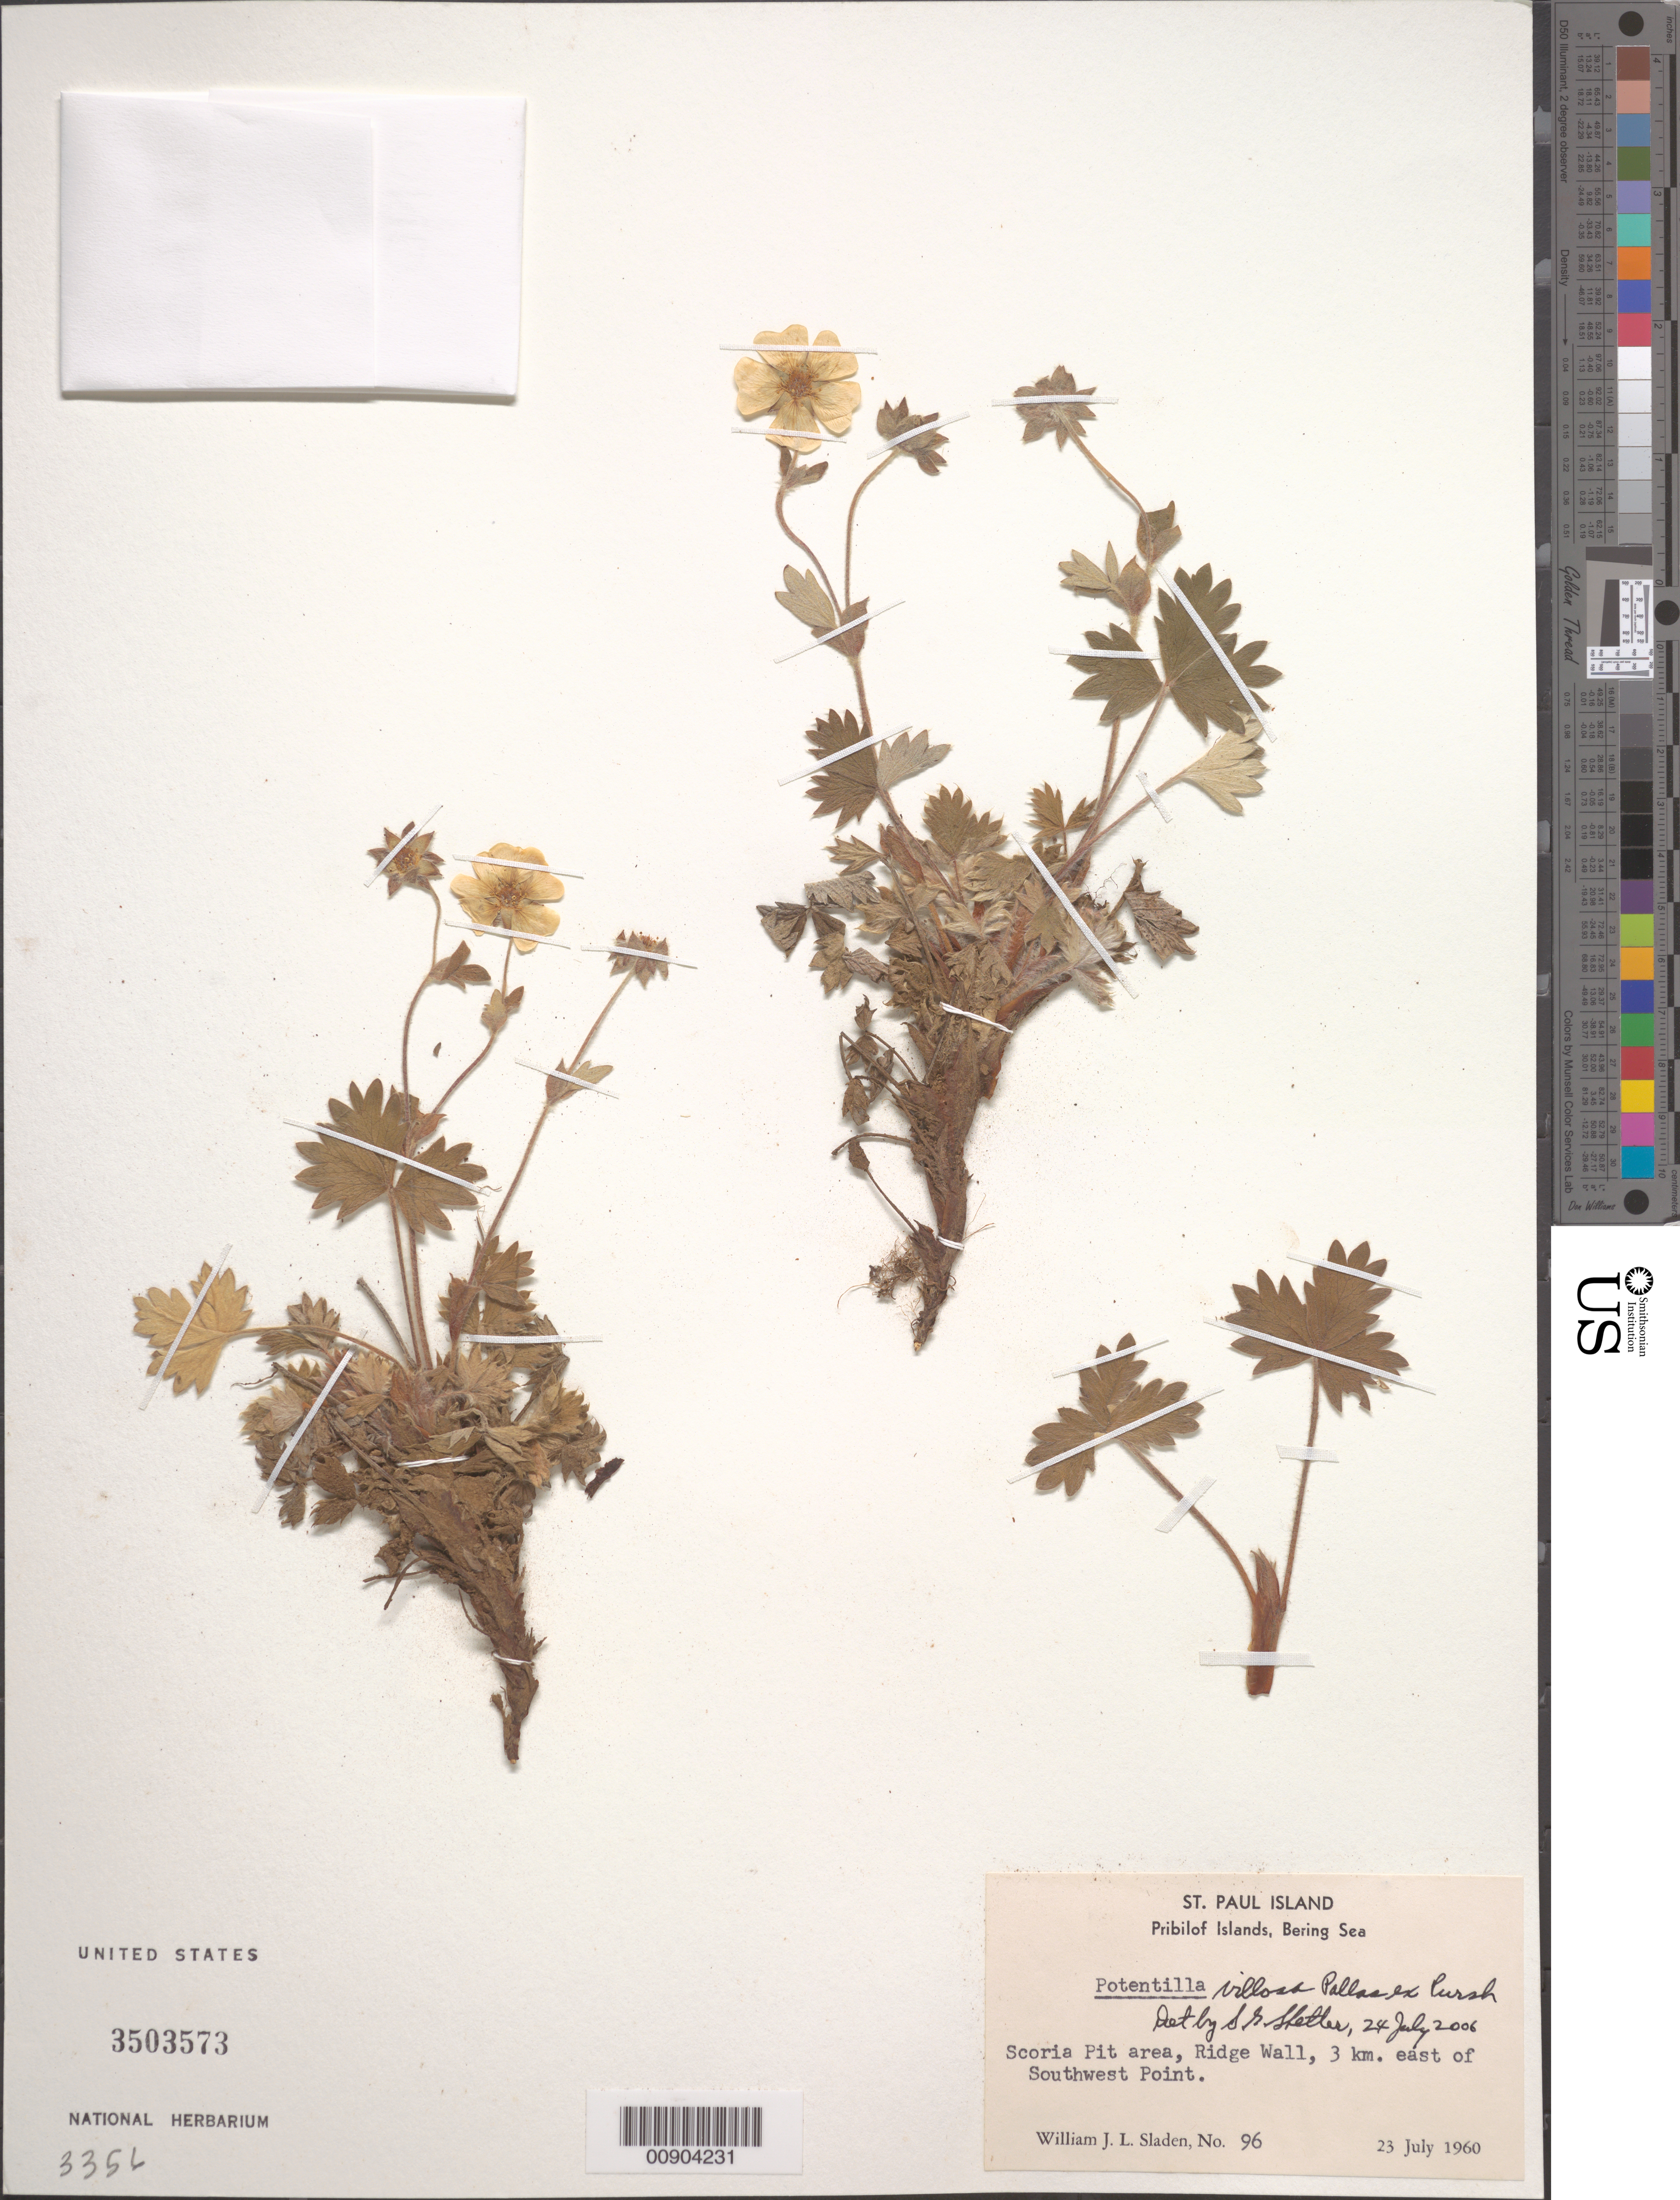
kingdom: Plantae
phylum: Tracheophyta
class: Magnoliopsida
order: Rosales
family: Rosaceae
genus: Potentilla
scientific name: Potentilla villosa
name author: Pall. ex Pursh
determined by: Shetler, Stanwyn G., (US), NMNH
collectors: W. Sladen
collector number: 96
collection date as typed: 23 Jul 1960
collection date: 1960-07-23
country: United States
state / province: Alaska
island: St. Paul Island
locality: St. Paul Island. Scoria Pit Area, Ridge Wall, 3 km. east of Southwest Point., Bering Sea, Pribilof Islands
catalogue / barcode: US 3503573